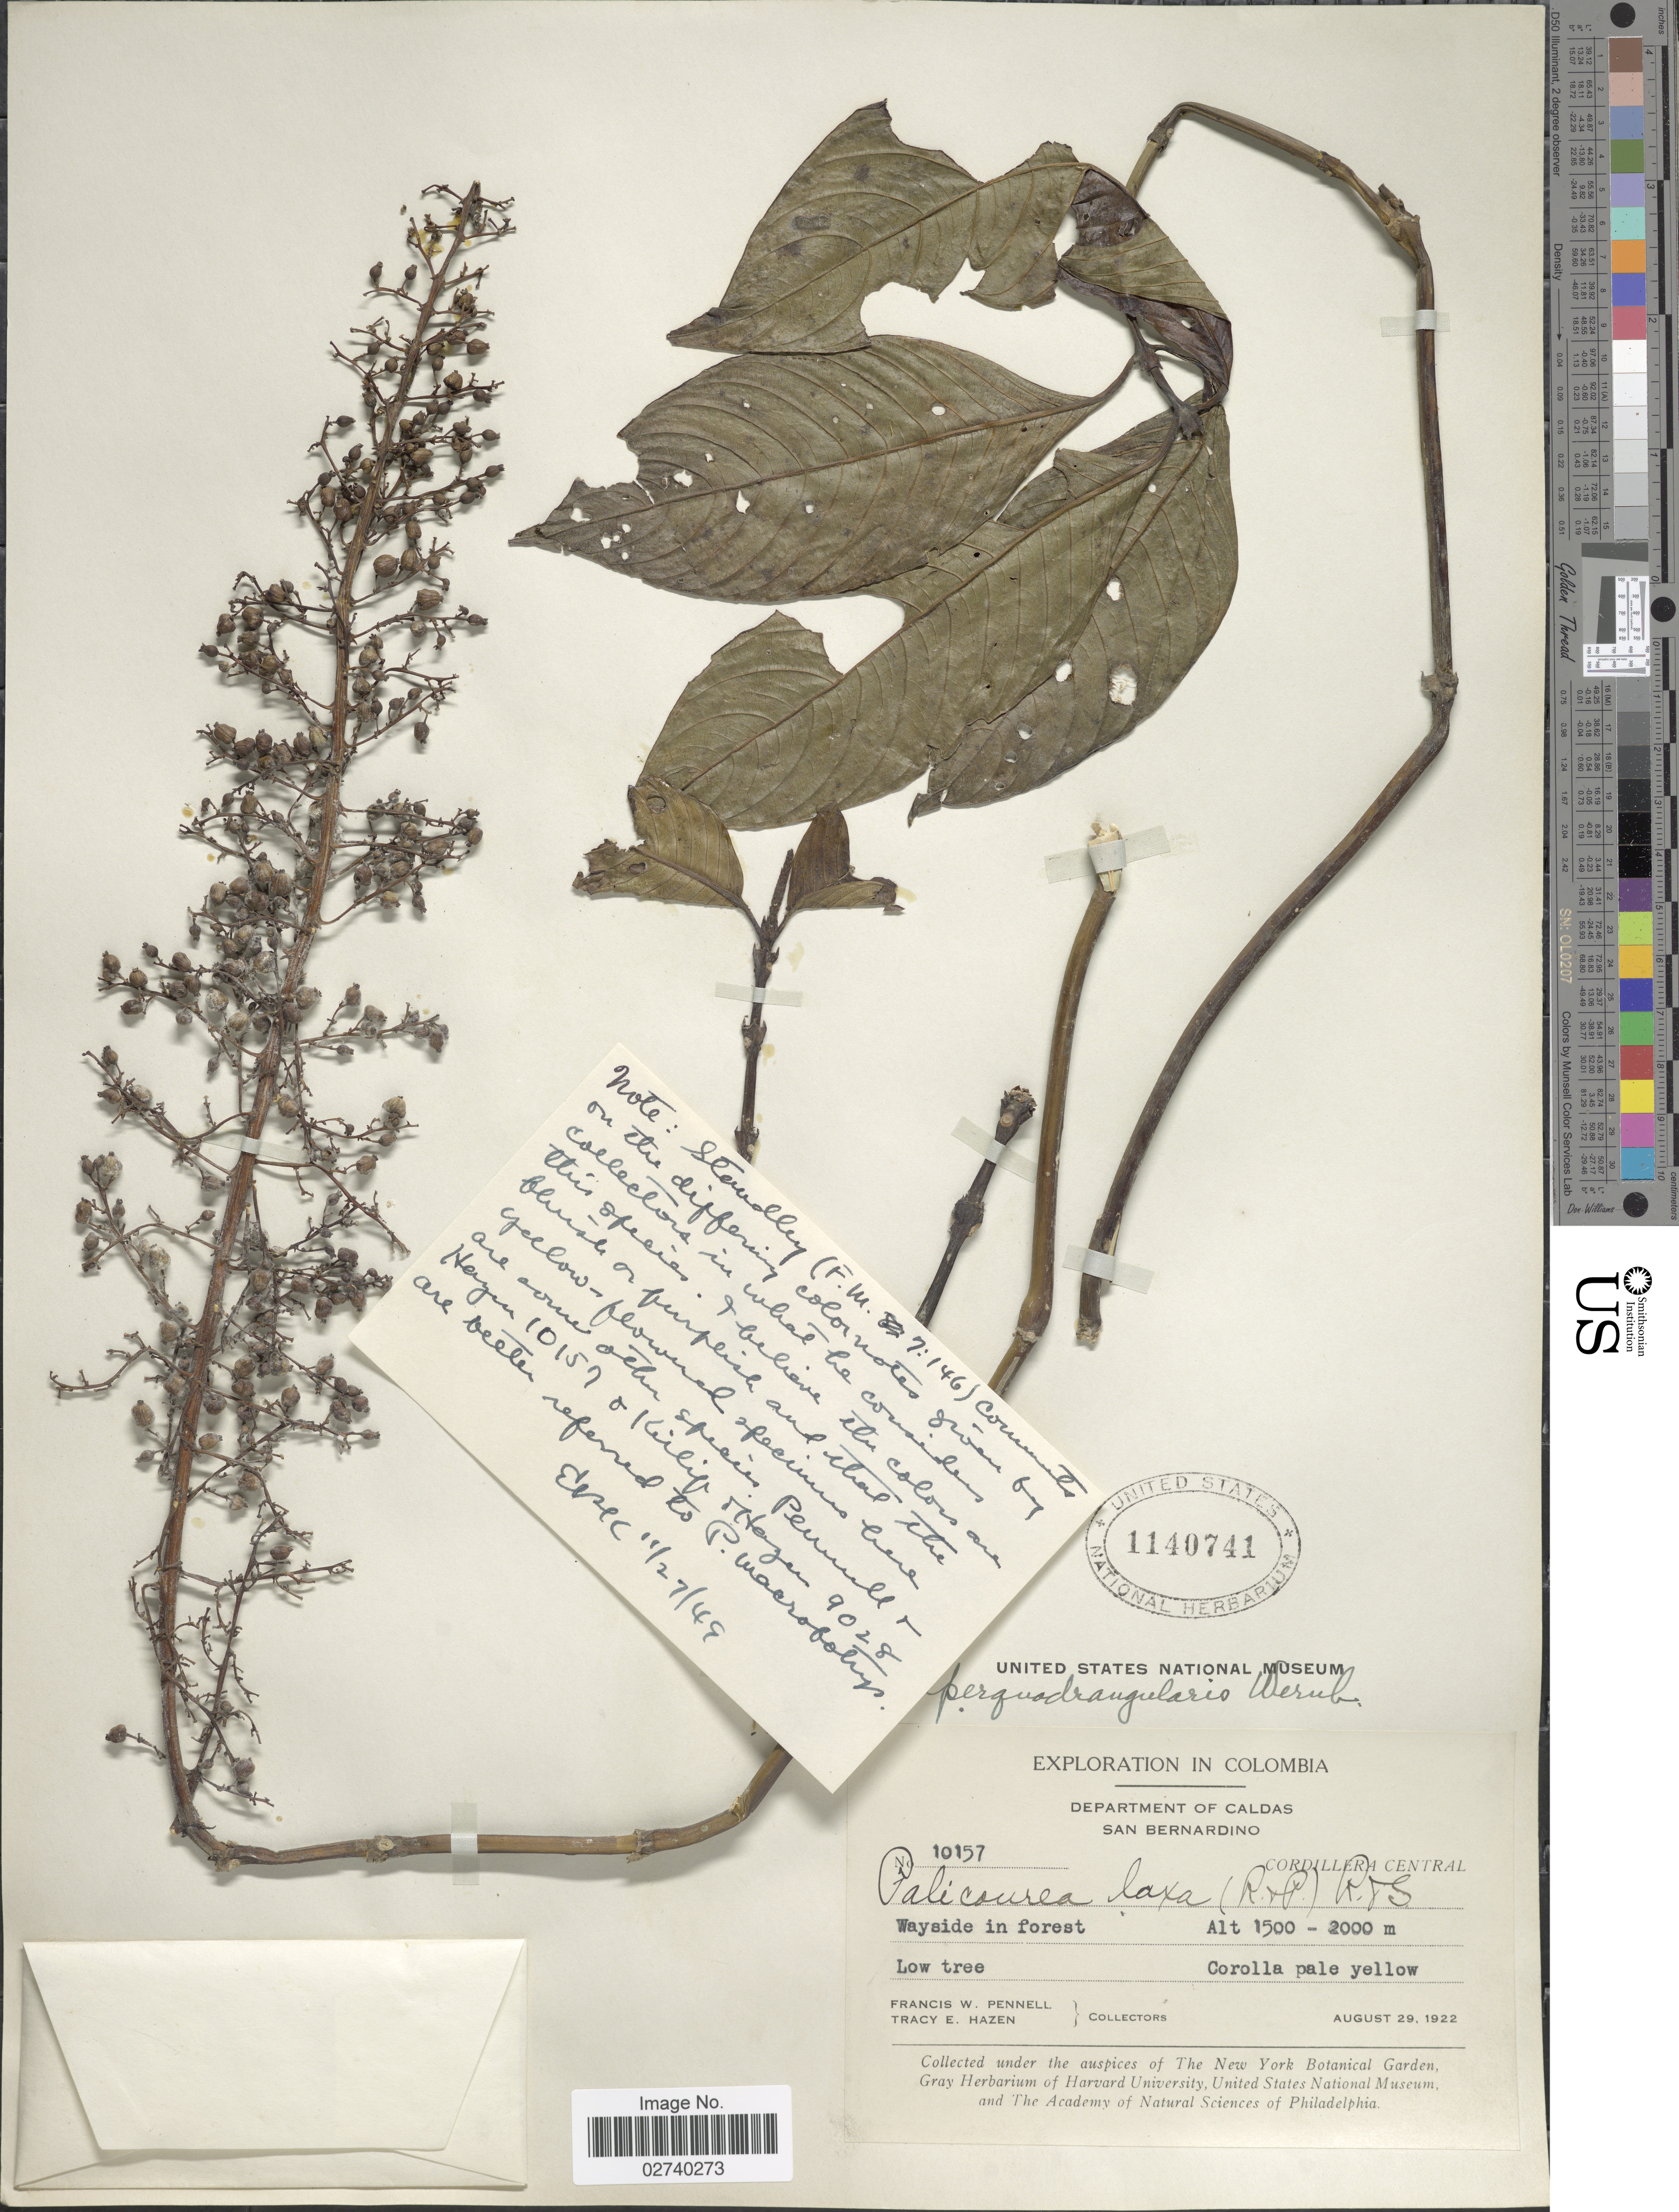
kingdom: Plantae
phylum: Tracheophyta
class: Magnoliopsida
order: Gentianales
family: Rubiaceae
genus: Palicourea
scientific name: Palicourea perquadrangularis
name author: Wernham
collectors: F. W. Pennell & T. E. Hazen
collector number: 10157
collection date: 1922-08-29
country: Colombia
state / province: Caldas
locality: San Bernardino, Cordillera Central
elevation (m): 1500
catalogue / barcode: US 1140741